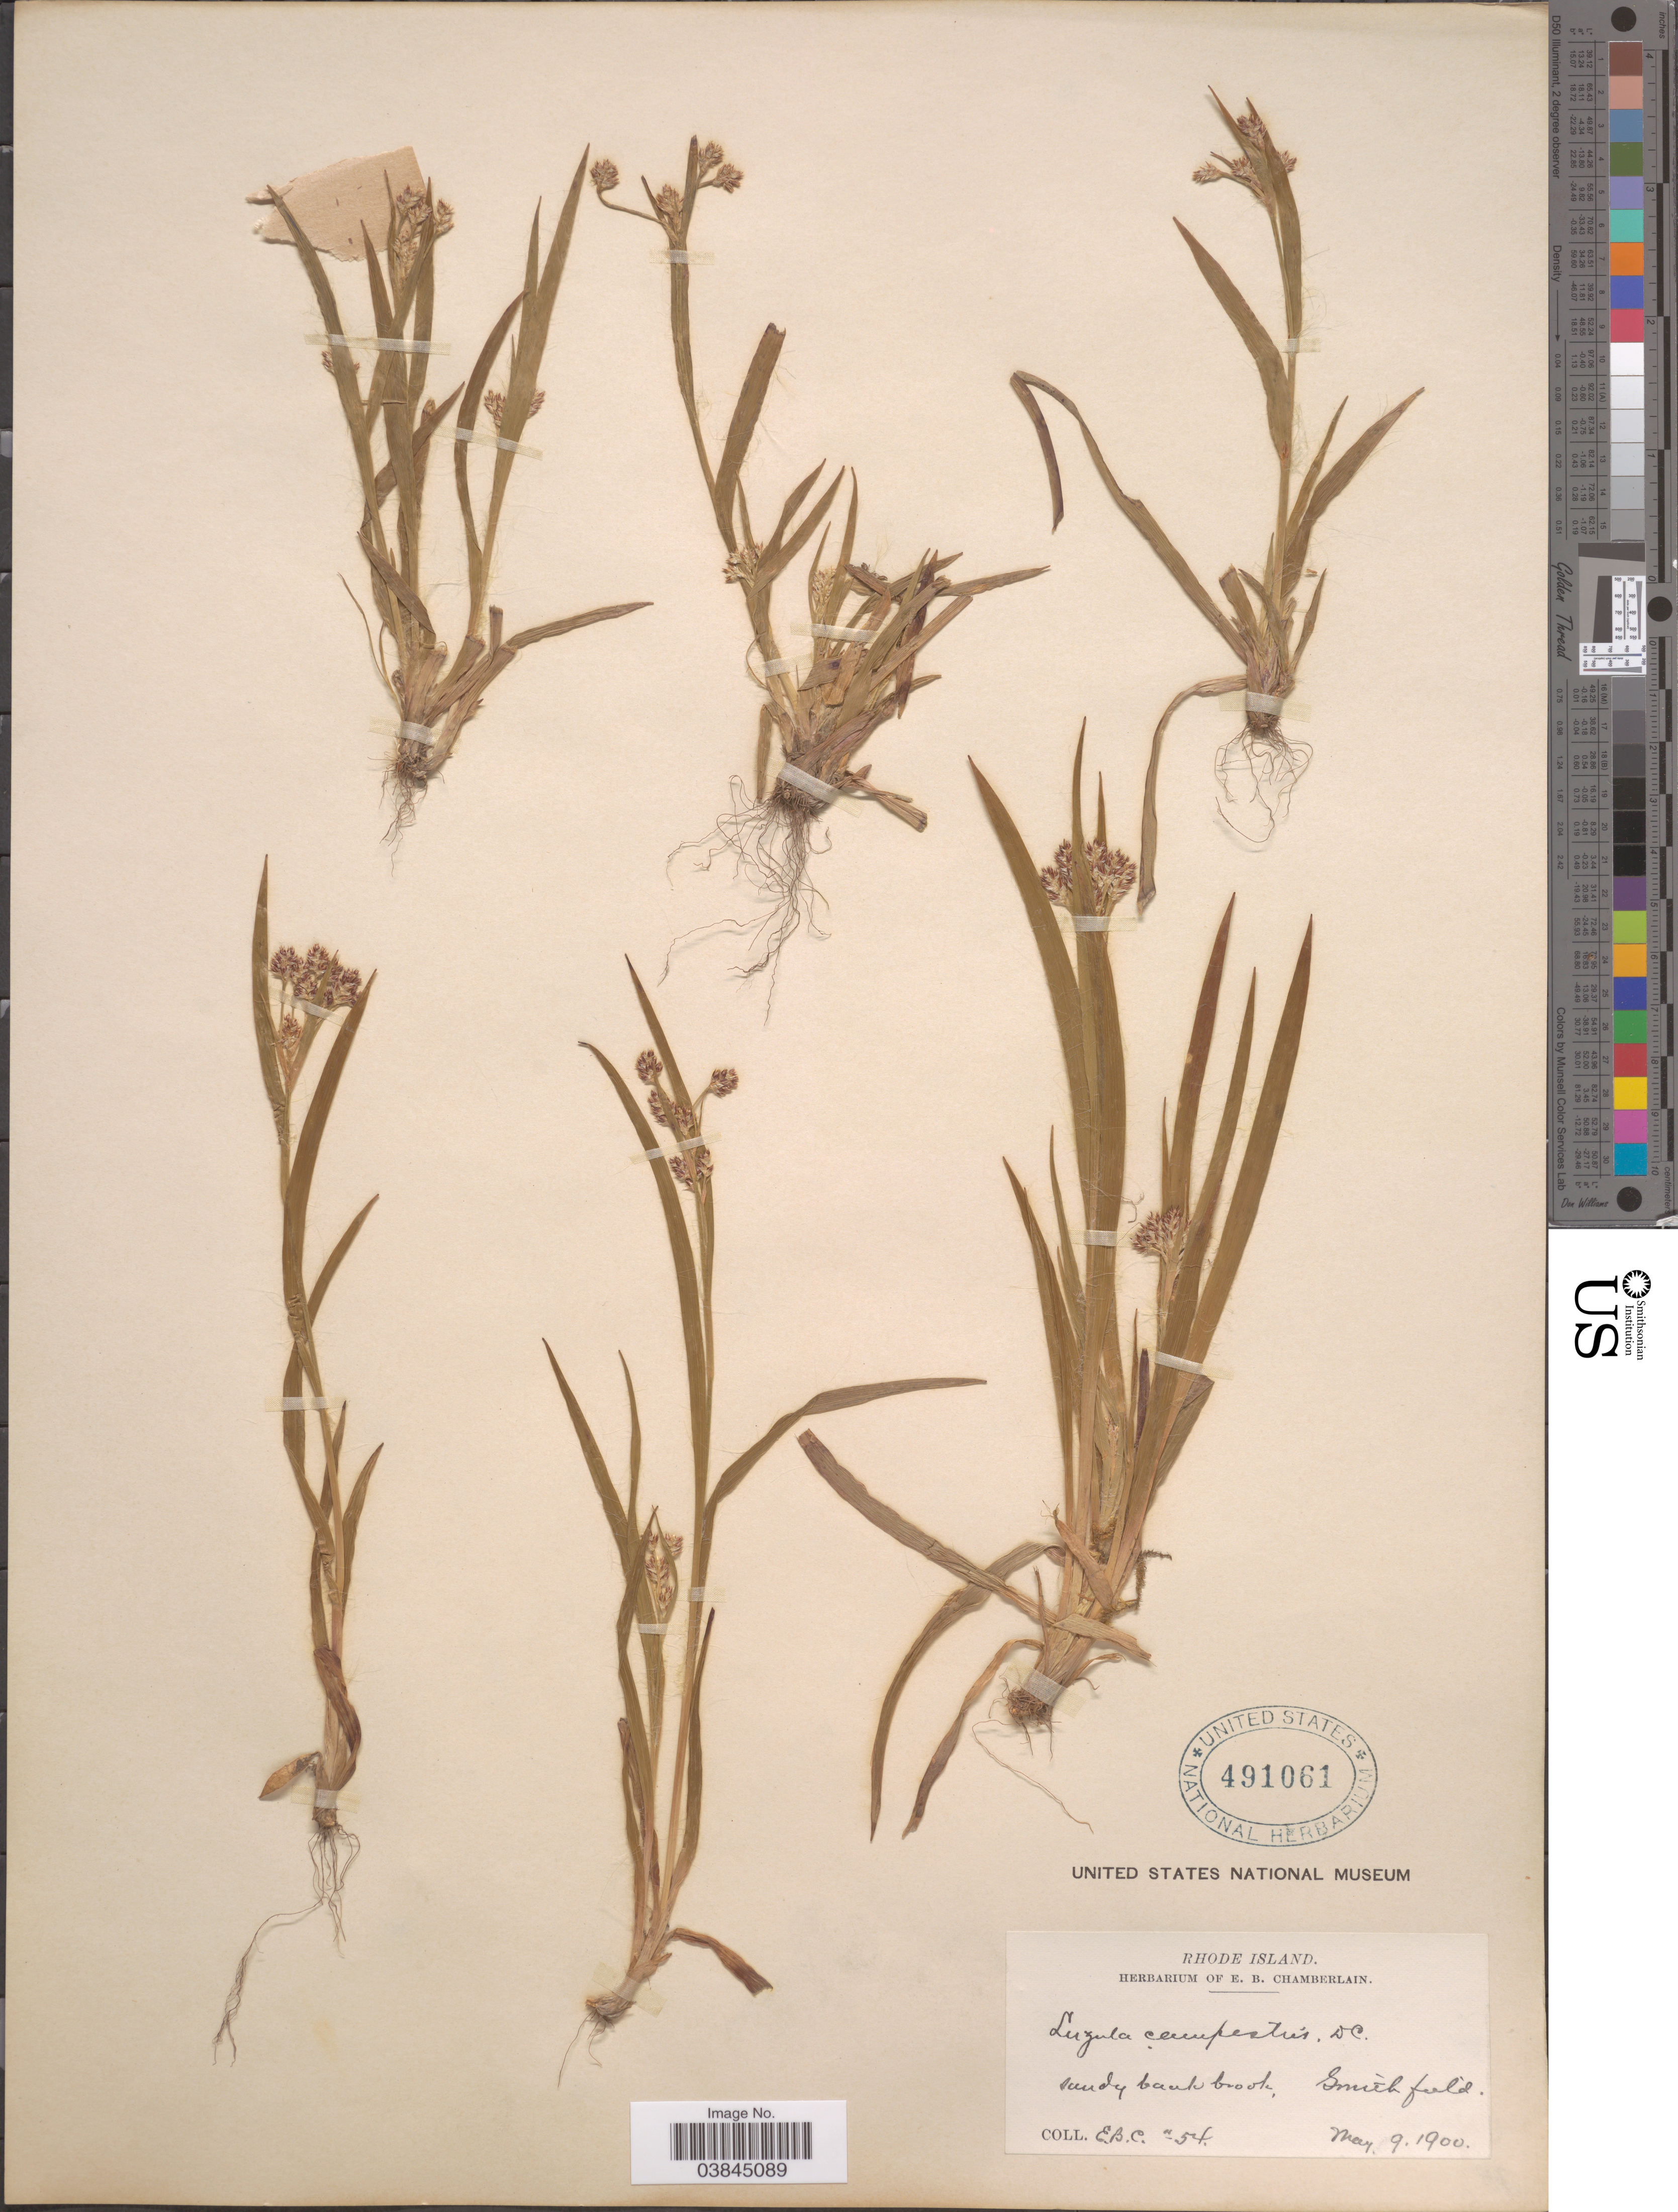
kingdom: Plantae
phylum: Tracheophyta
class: Liliopsida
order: Poales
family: Juncaceae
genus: Luzula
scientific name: Luzula campestris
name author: (L.) DC.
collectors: E. Chamberlain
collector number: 54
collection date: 1900-05-09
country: United States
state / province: Rhode Island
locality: Smith field.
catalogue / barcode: US 491061